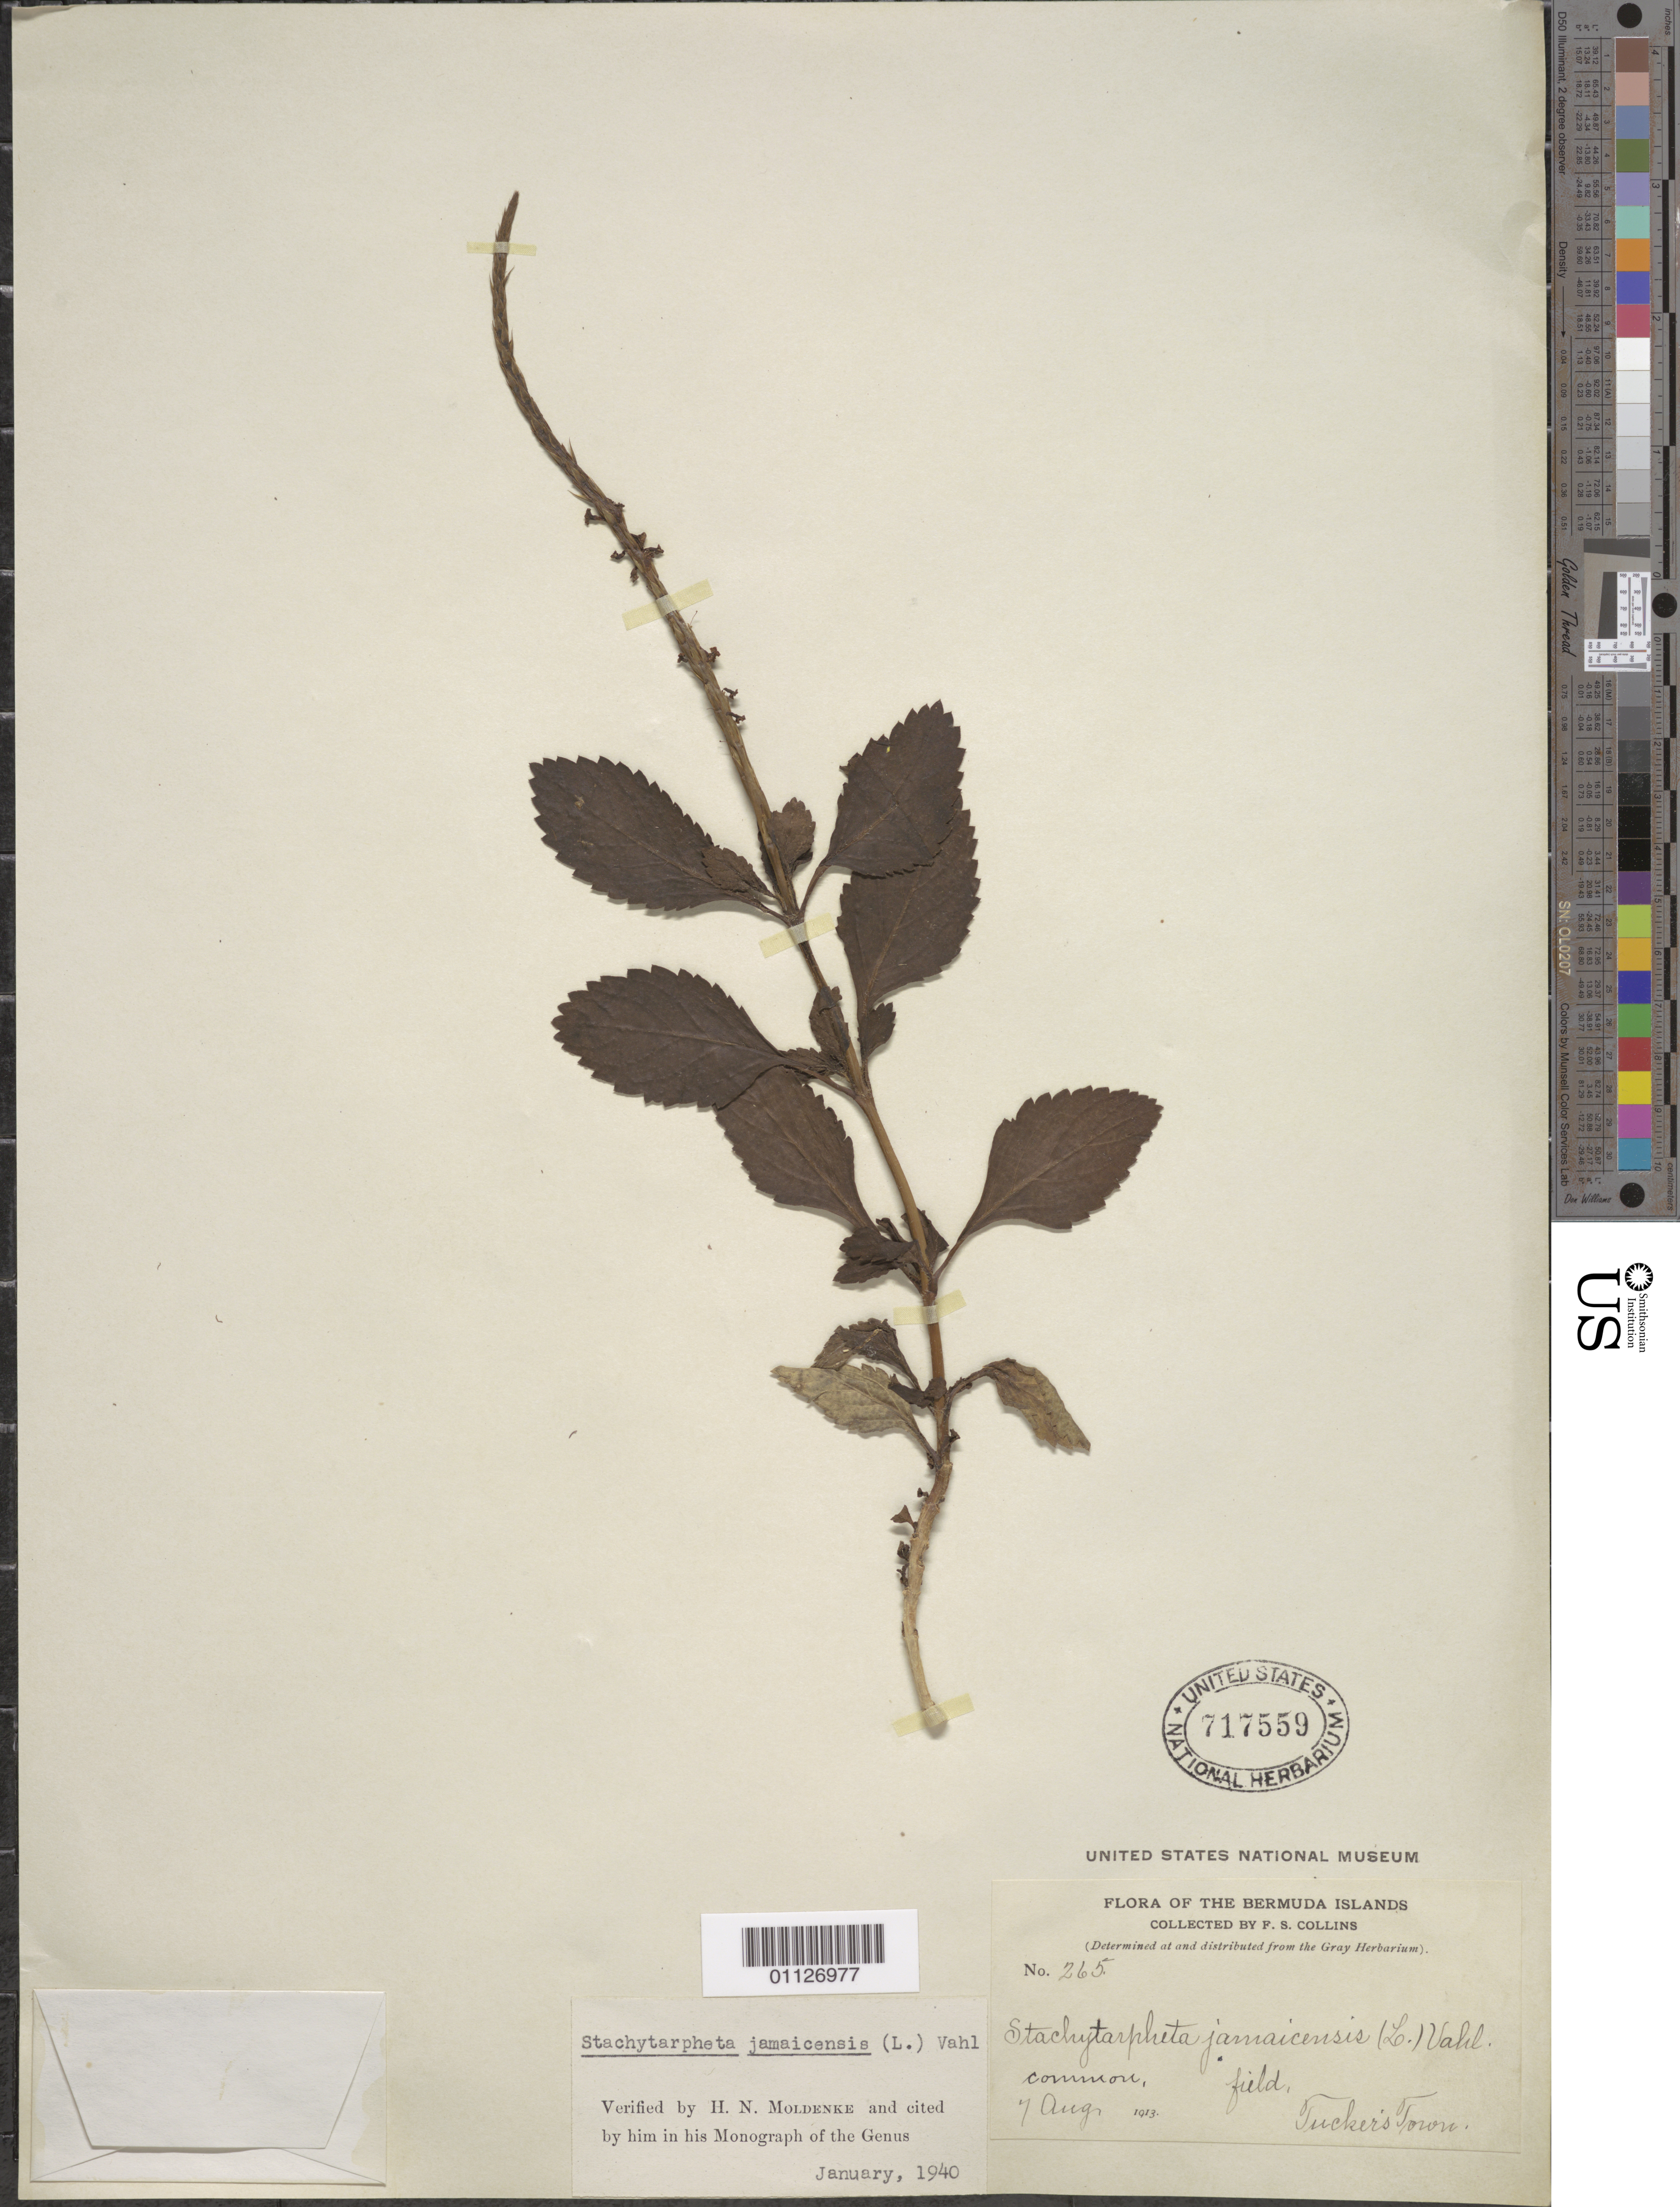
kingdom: Plantae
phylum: Tracheophyta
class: Magnoliopsida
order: Lamiales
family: Verbenaceae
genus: Stachytarpheta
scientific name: Stachytarpheta jamaicensis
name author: (L.) Vahl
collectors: F. Collins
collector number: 265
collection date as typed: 07 Aug 1913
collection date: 1913-08-07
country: Bermuda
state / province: St. George's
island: Bermuda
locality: Tucker's Town; field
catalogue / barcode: US 717559